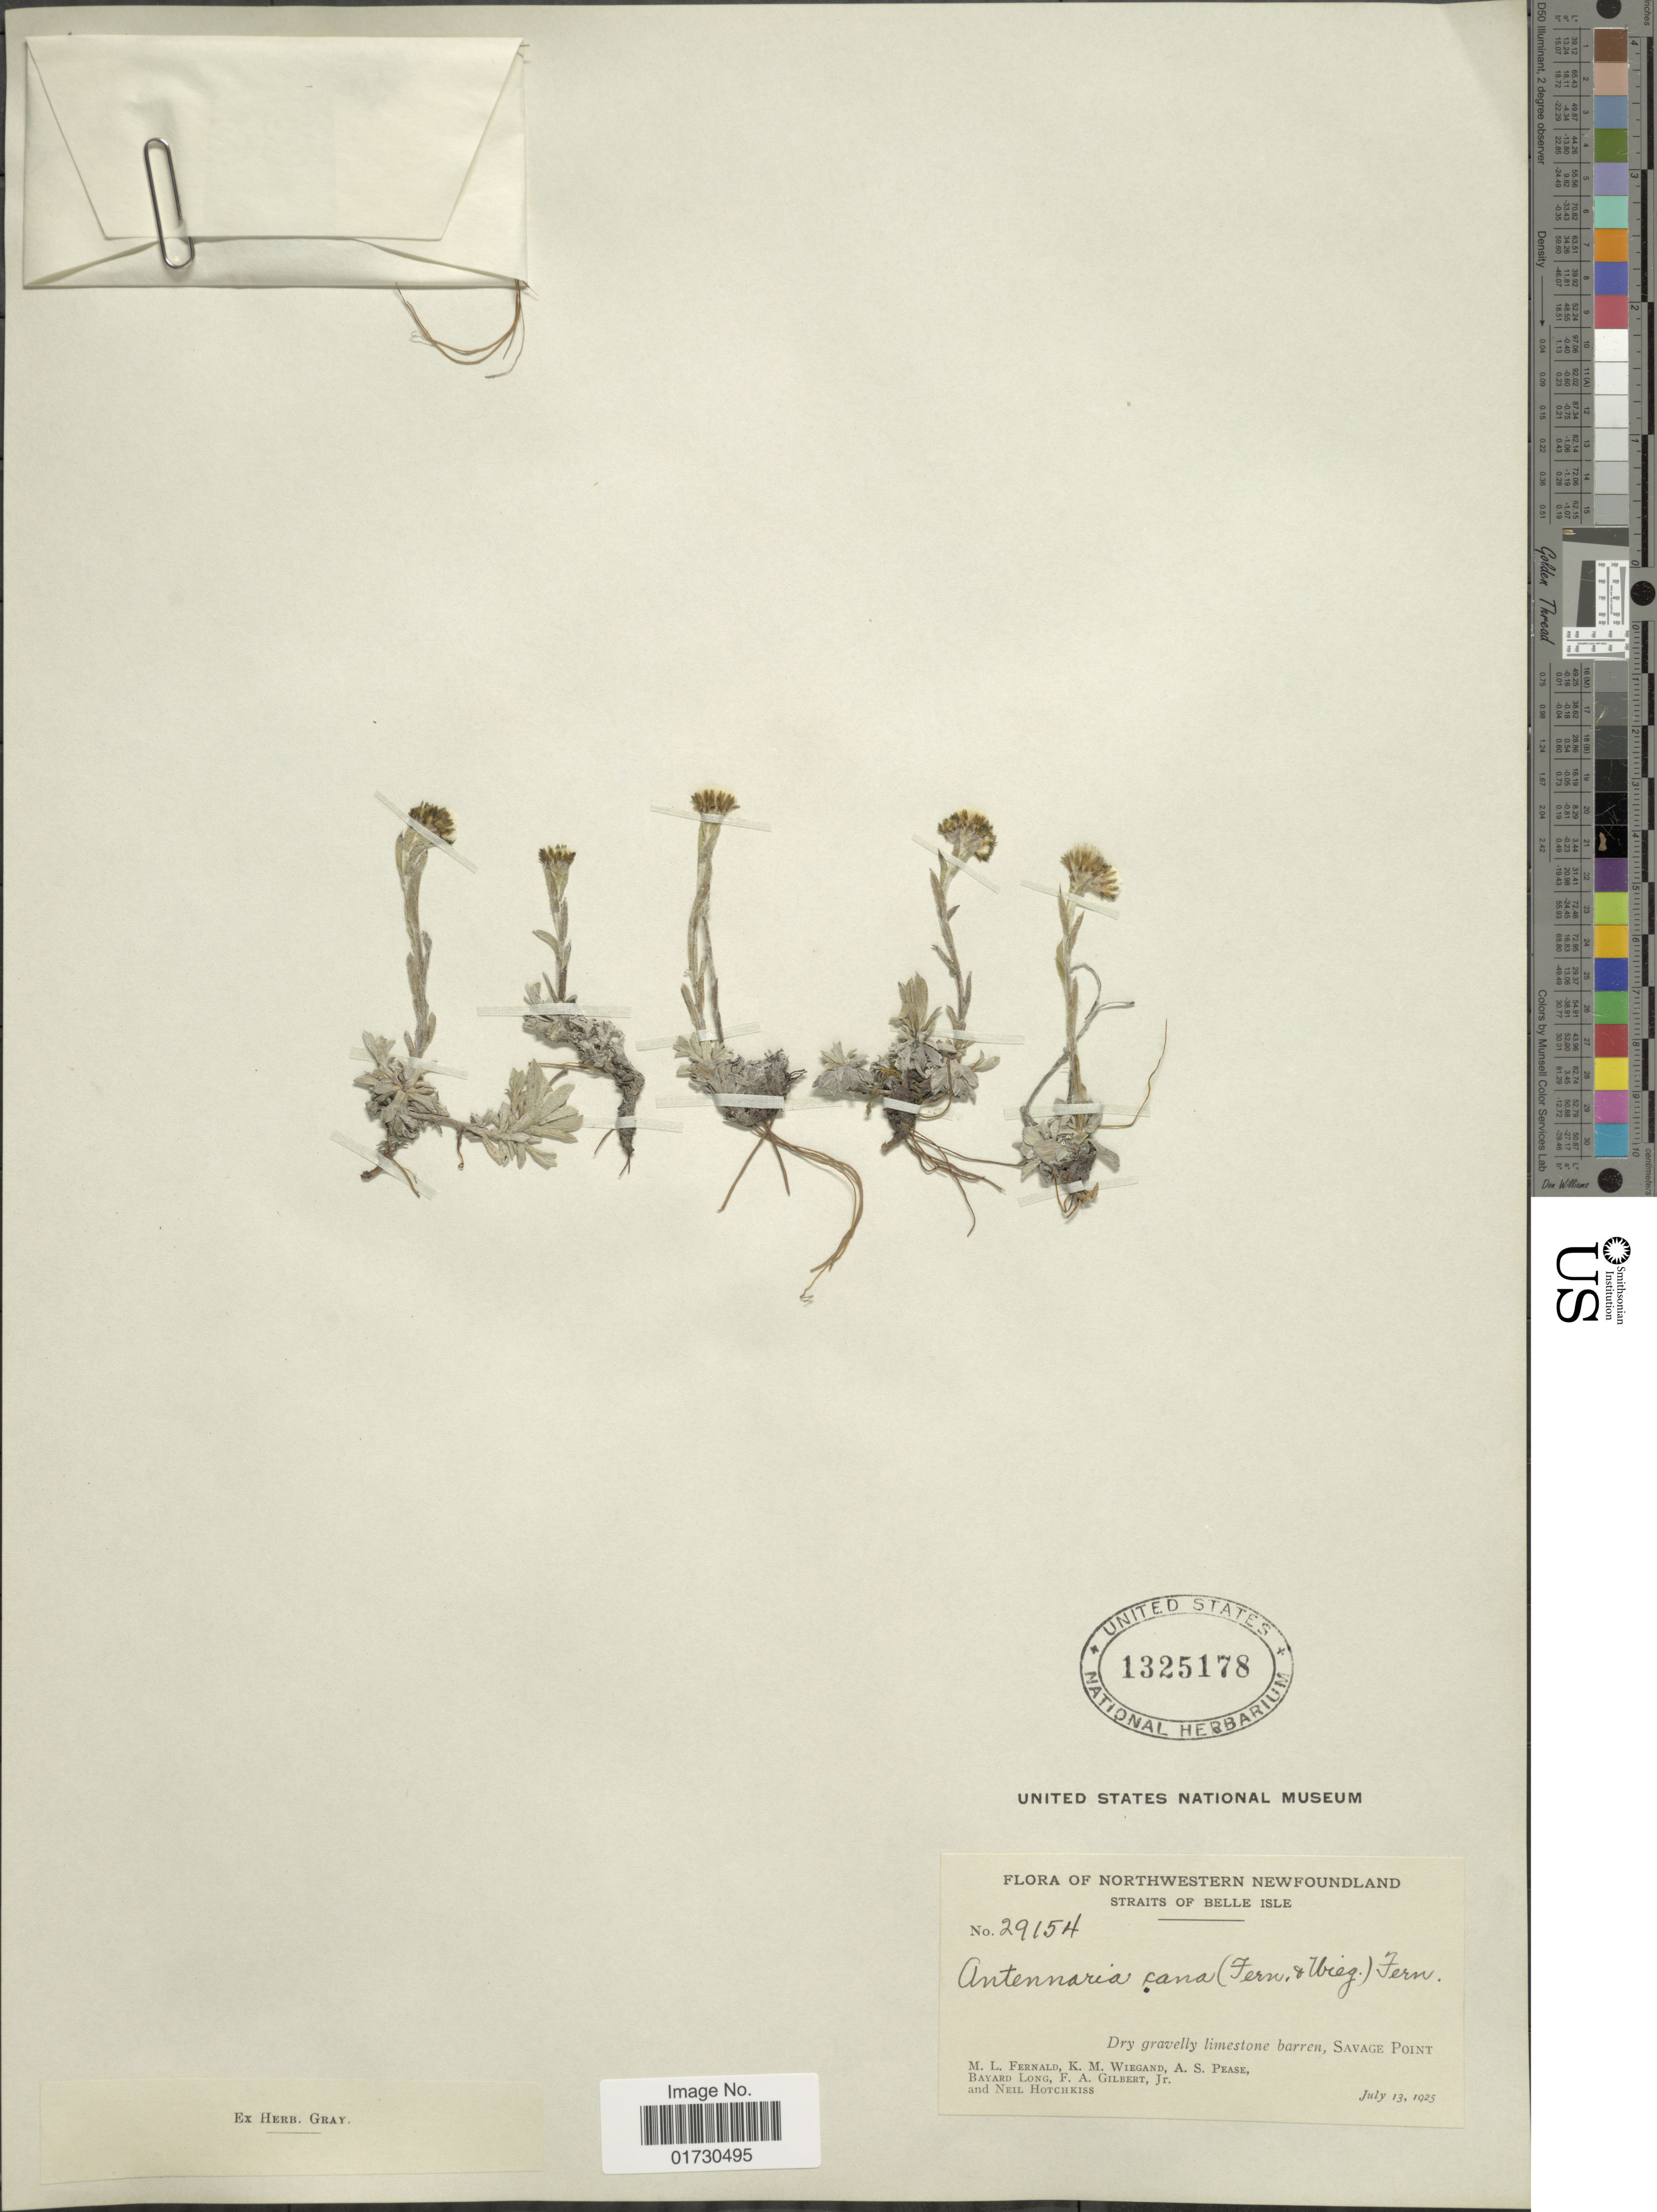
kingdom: Plantae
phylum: Tracheophyta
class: Magnoliopsida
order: Asterales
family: Asteraceae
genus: Antennaria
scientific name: Antennaria cana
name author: (Fernald & Wiegand) Fernald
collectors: M. L. Fernald, K. M. Wiegand, A. S. Pease, B. Long & et al.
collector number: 29154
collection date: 1925-07-13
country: Canada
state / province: Newfoundland and Labrador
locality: Northwestern Newfoundland, Straits of Belle Isle, Savage Point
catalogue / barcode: US 1325178